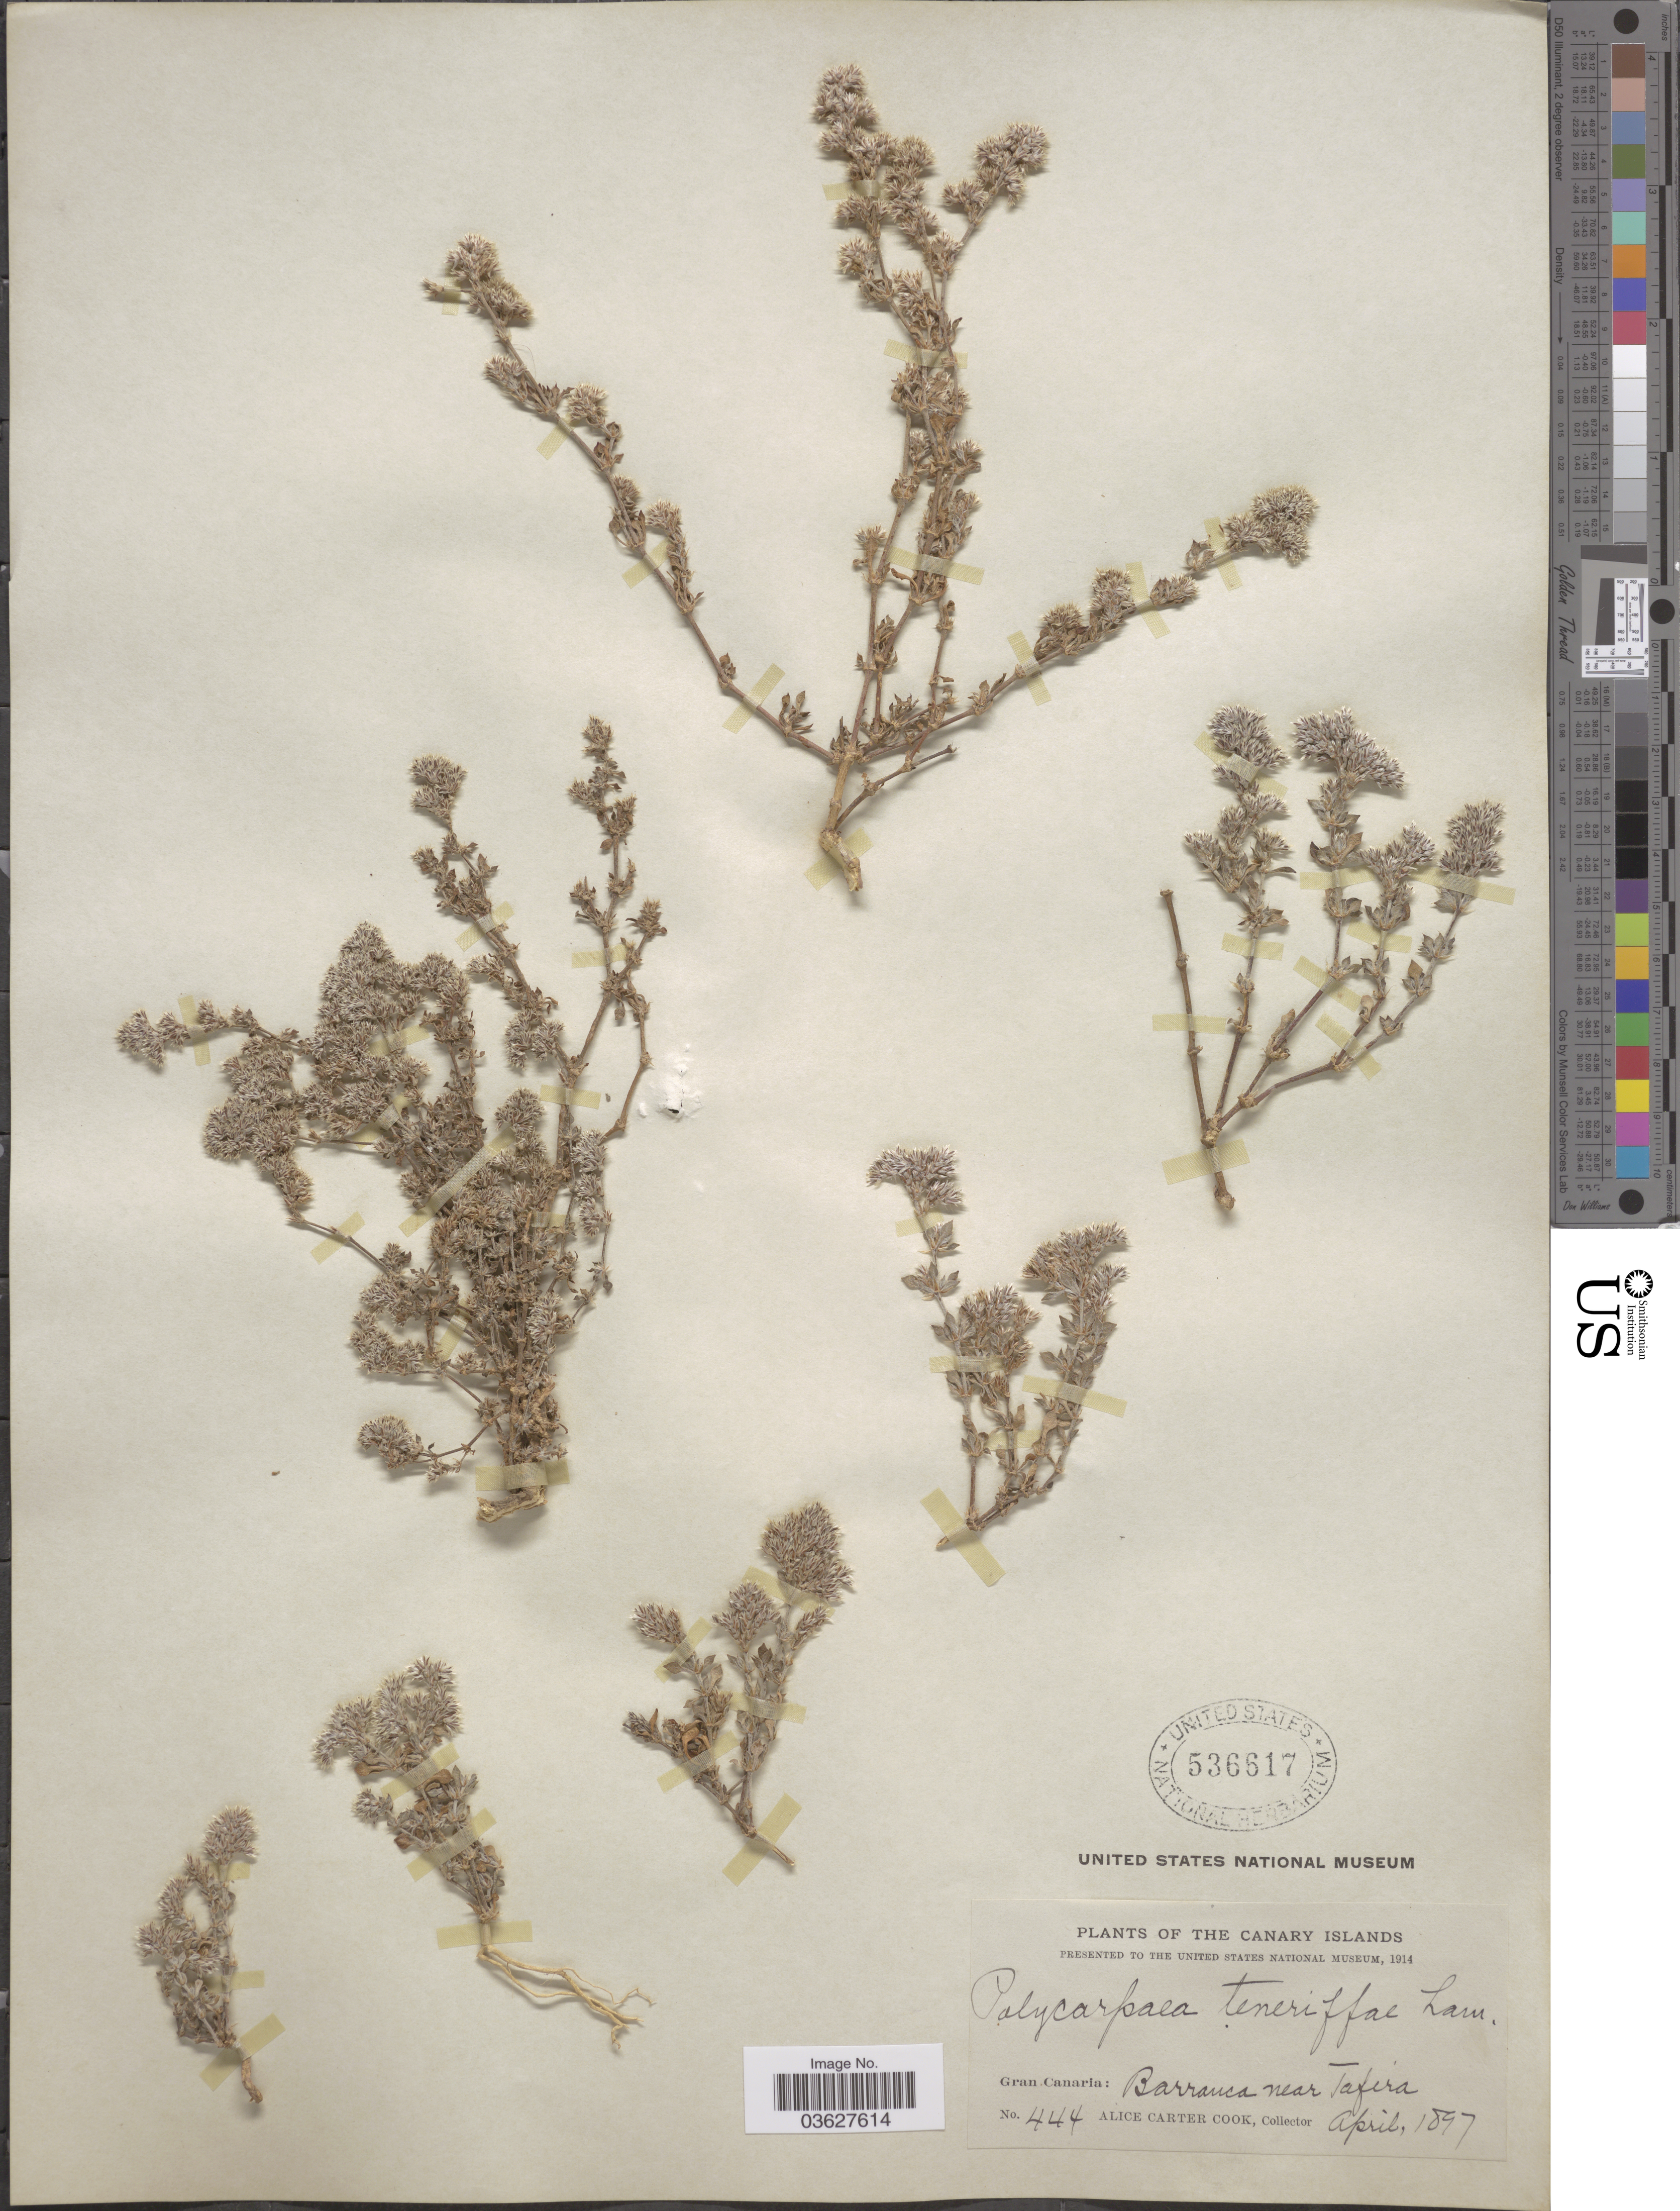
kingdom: Plantae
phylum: Tracheophyta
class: Magnoliopsida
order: Caryophyllales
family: Caryophyllaceae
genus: Polycarpaea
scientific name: Polycarpaea teneriffae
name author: Lam.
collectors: Alice C. Cook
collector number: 444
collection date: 1897-04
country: Spain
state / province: Canarias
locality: The Canary Islands. Gran Canaria: Barranca near Tafira.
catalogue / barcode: US 536617